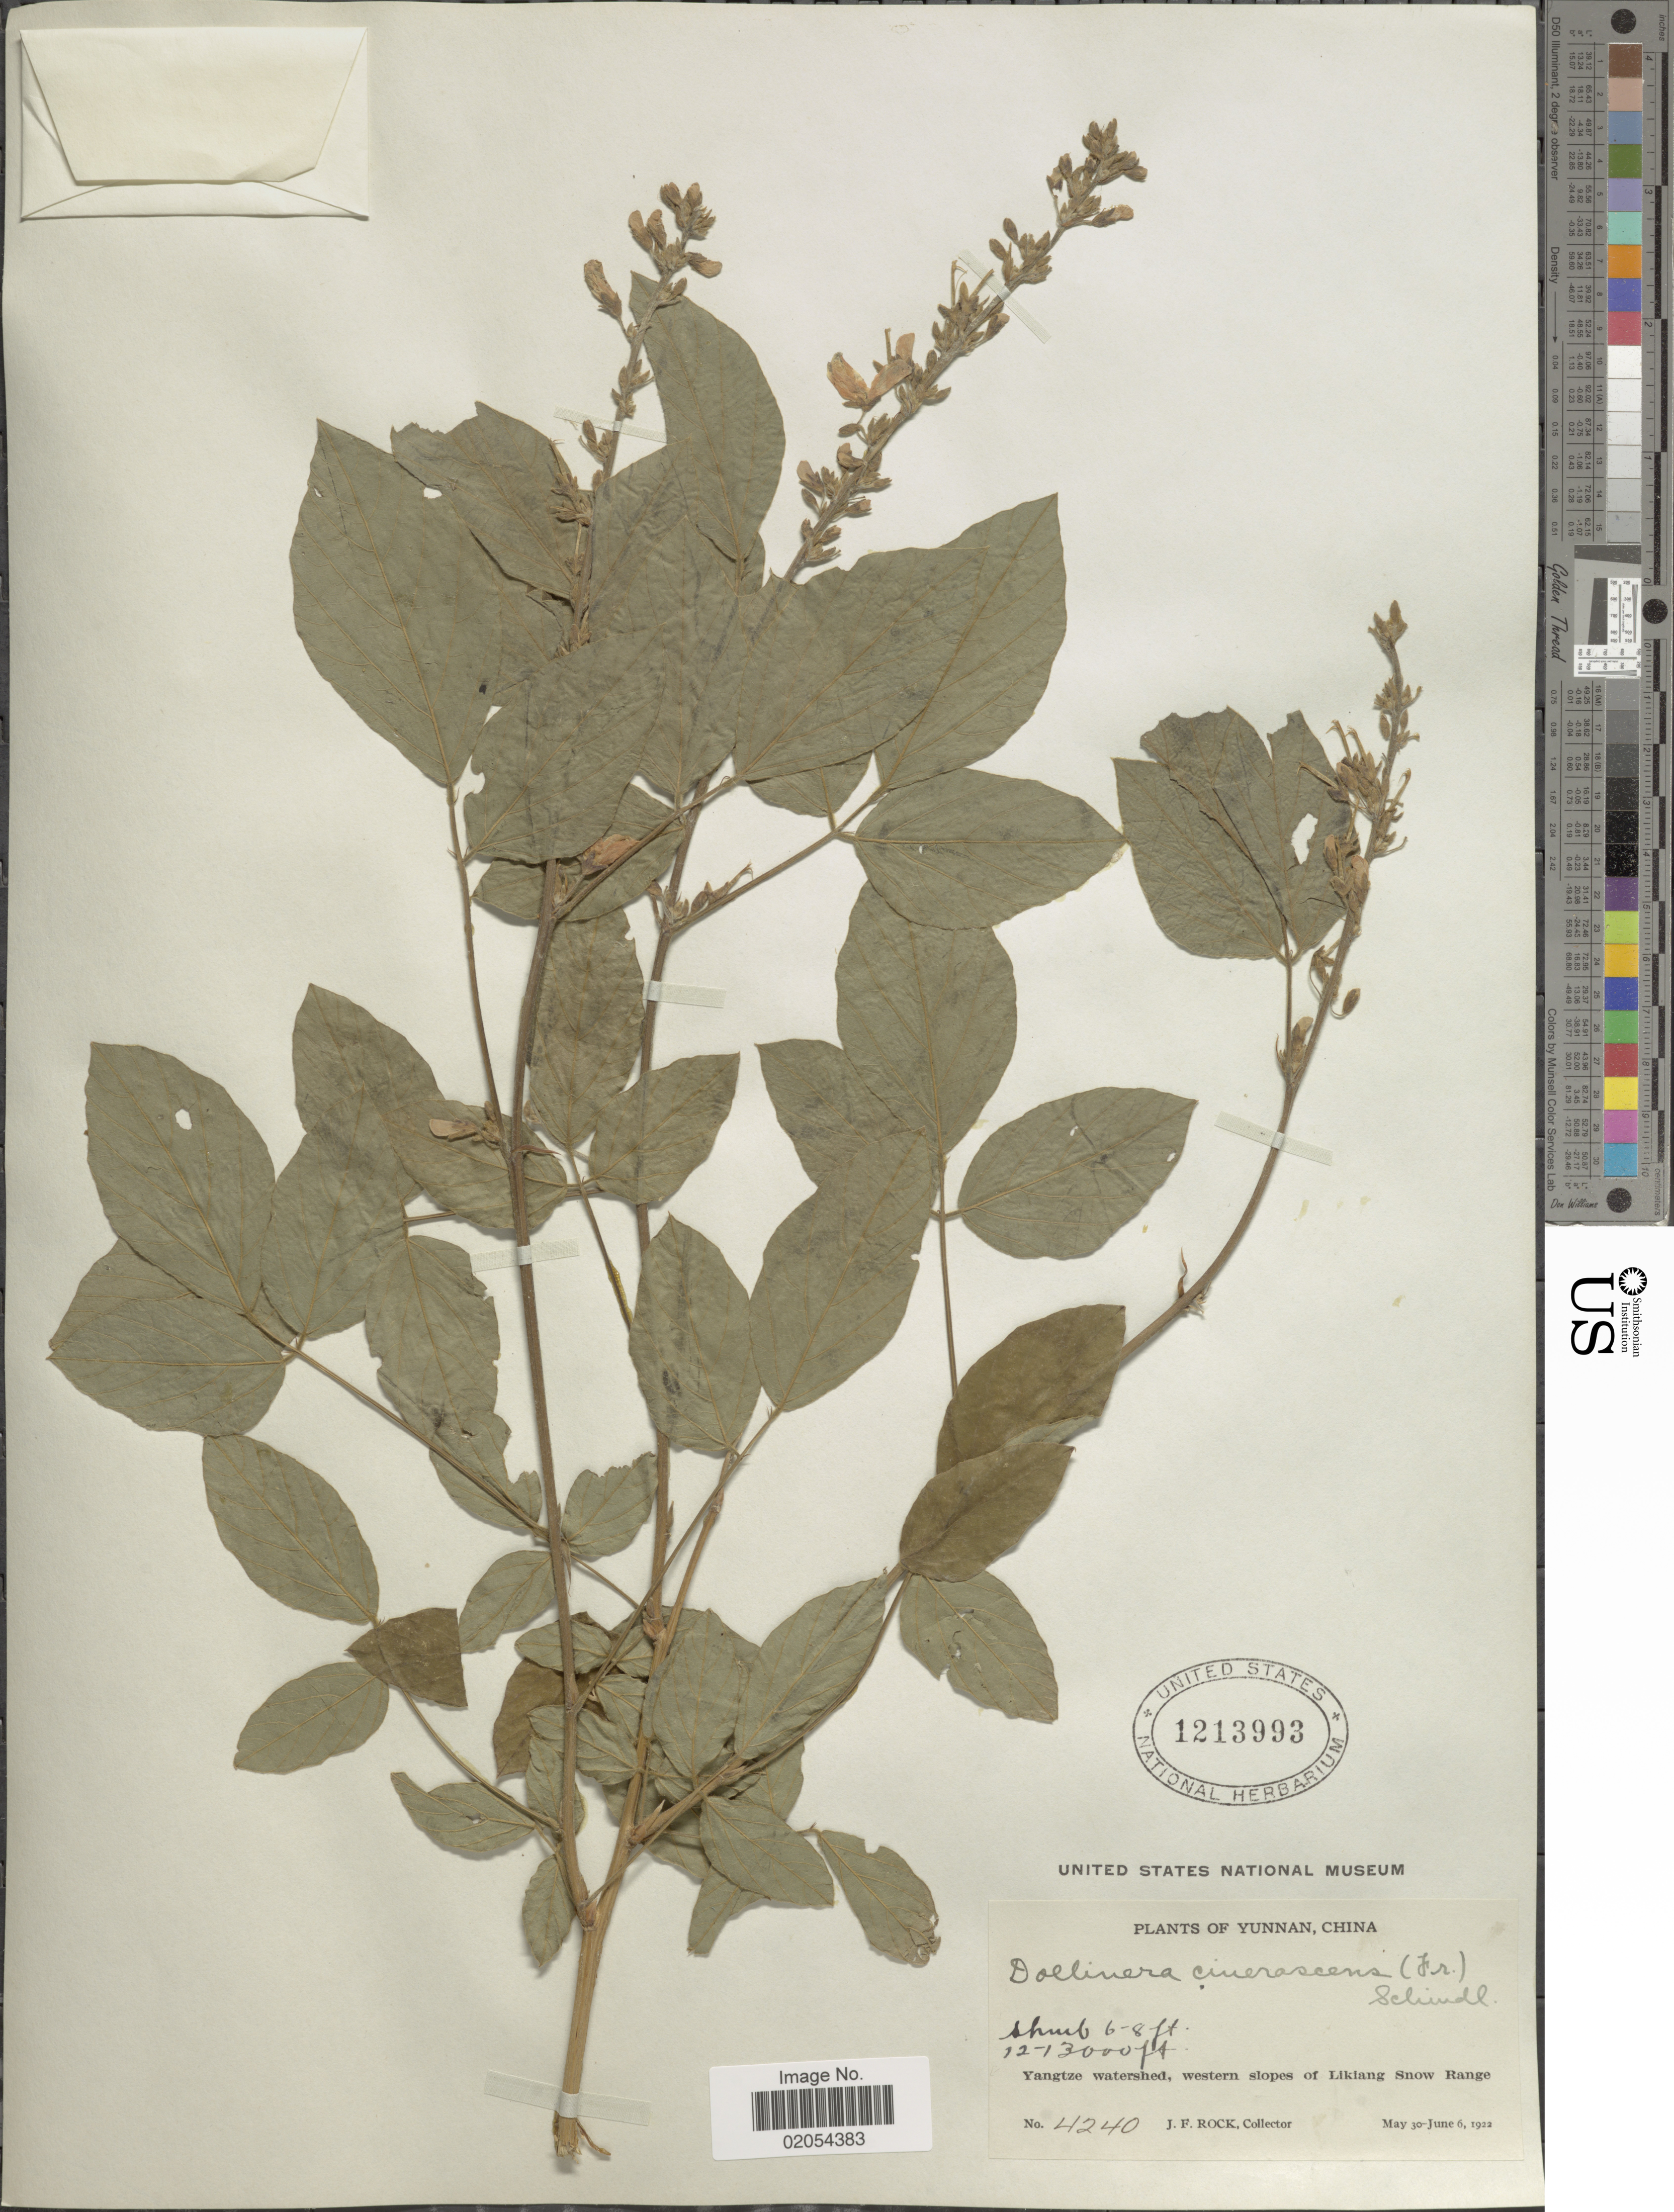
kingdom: Plantae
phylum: Tracheophyta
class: Magnoliopsida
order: Fabales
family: Fabaceae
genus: Desmodium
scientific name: Desmodium cinerascens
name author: A. Gray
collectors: J. Rock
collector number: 4240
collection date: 1922-05-30/1922-06-06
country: China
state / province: Yunnan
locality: Yangtze watershed, western slopes of Likiang Snow Range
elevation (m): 3658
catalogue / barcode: US 1213993